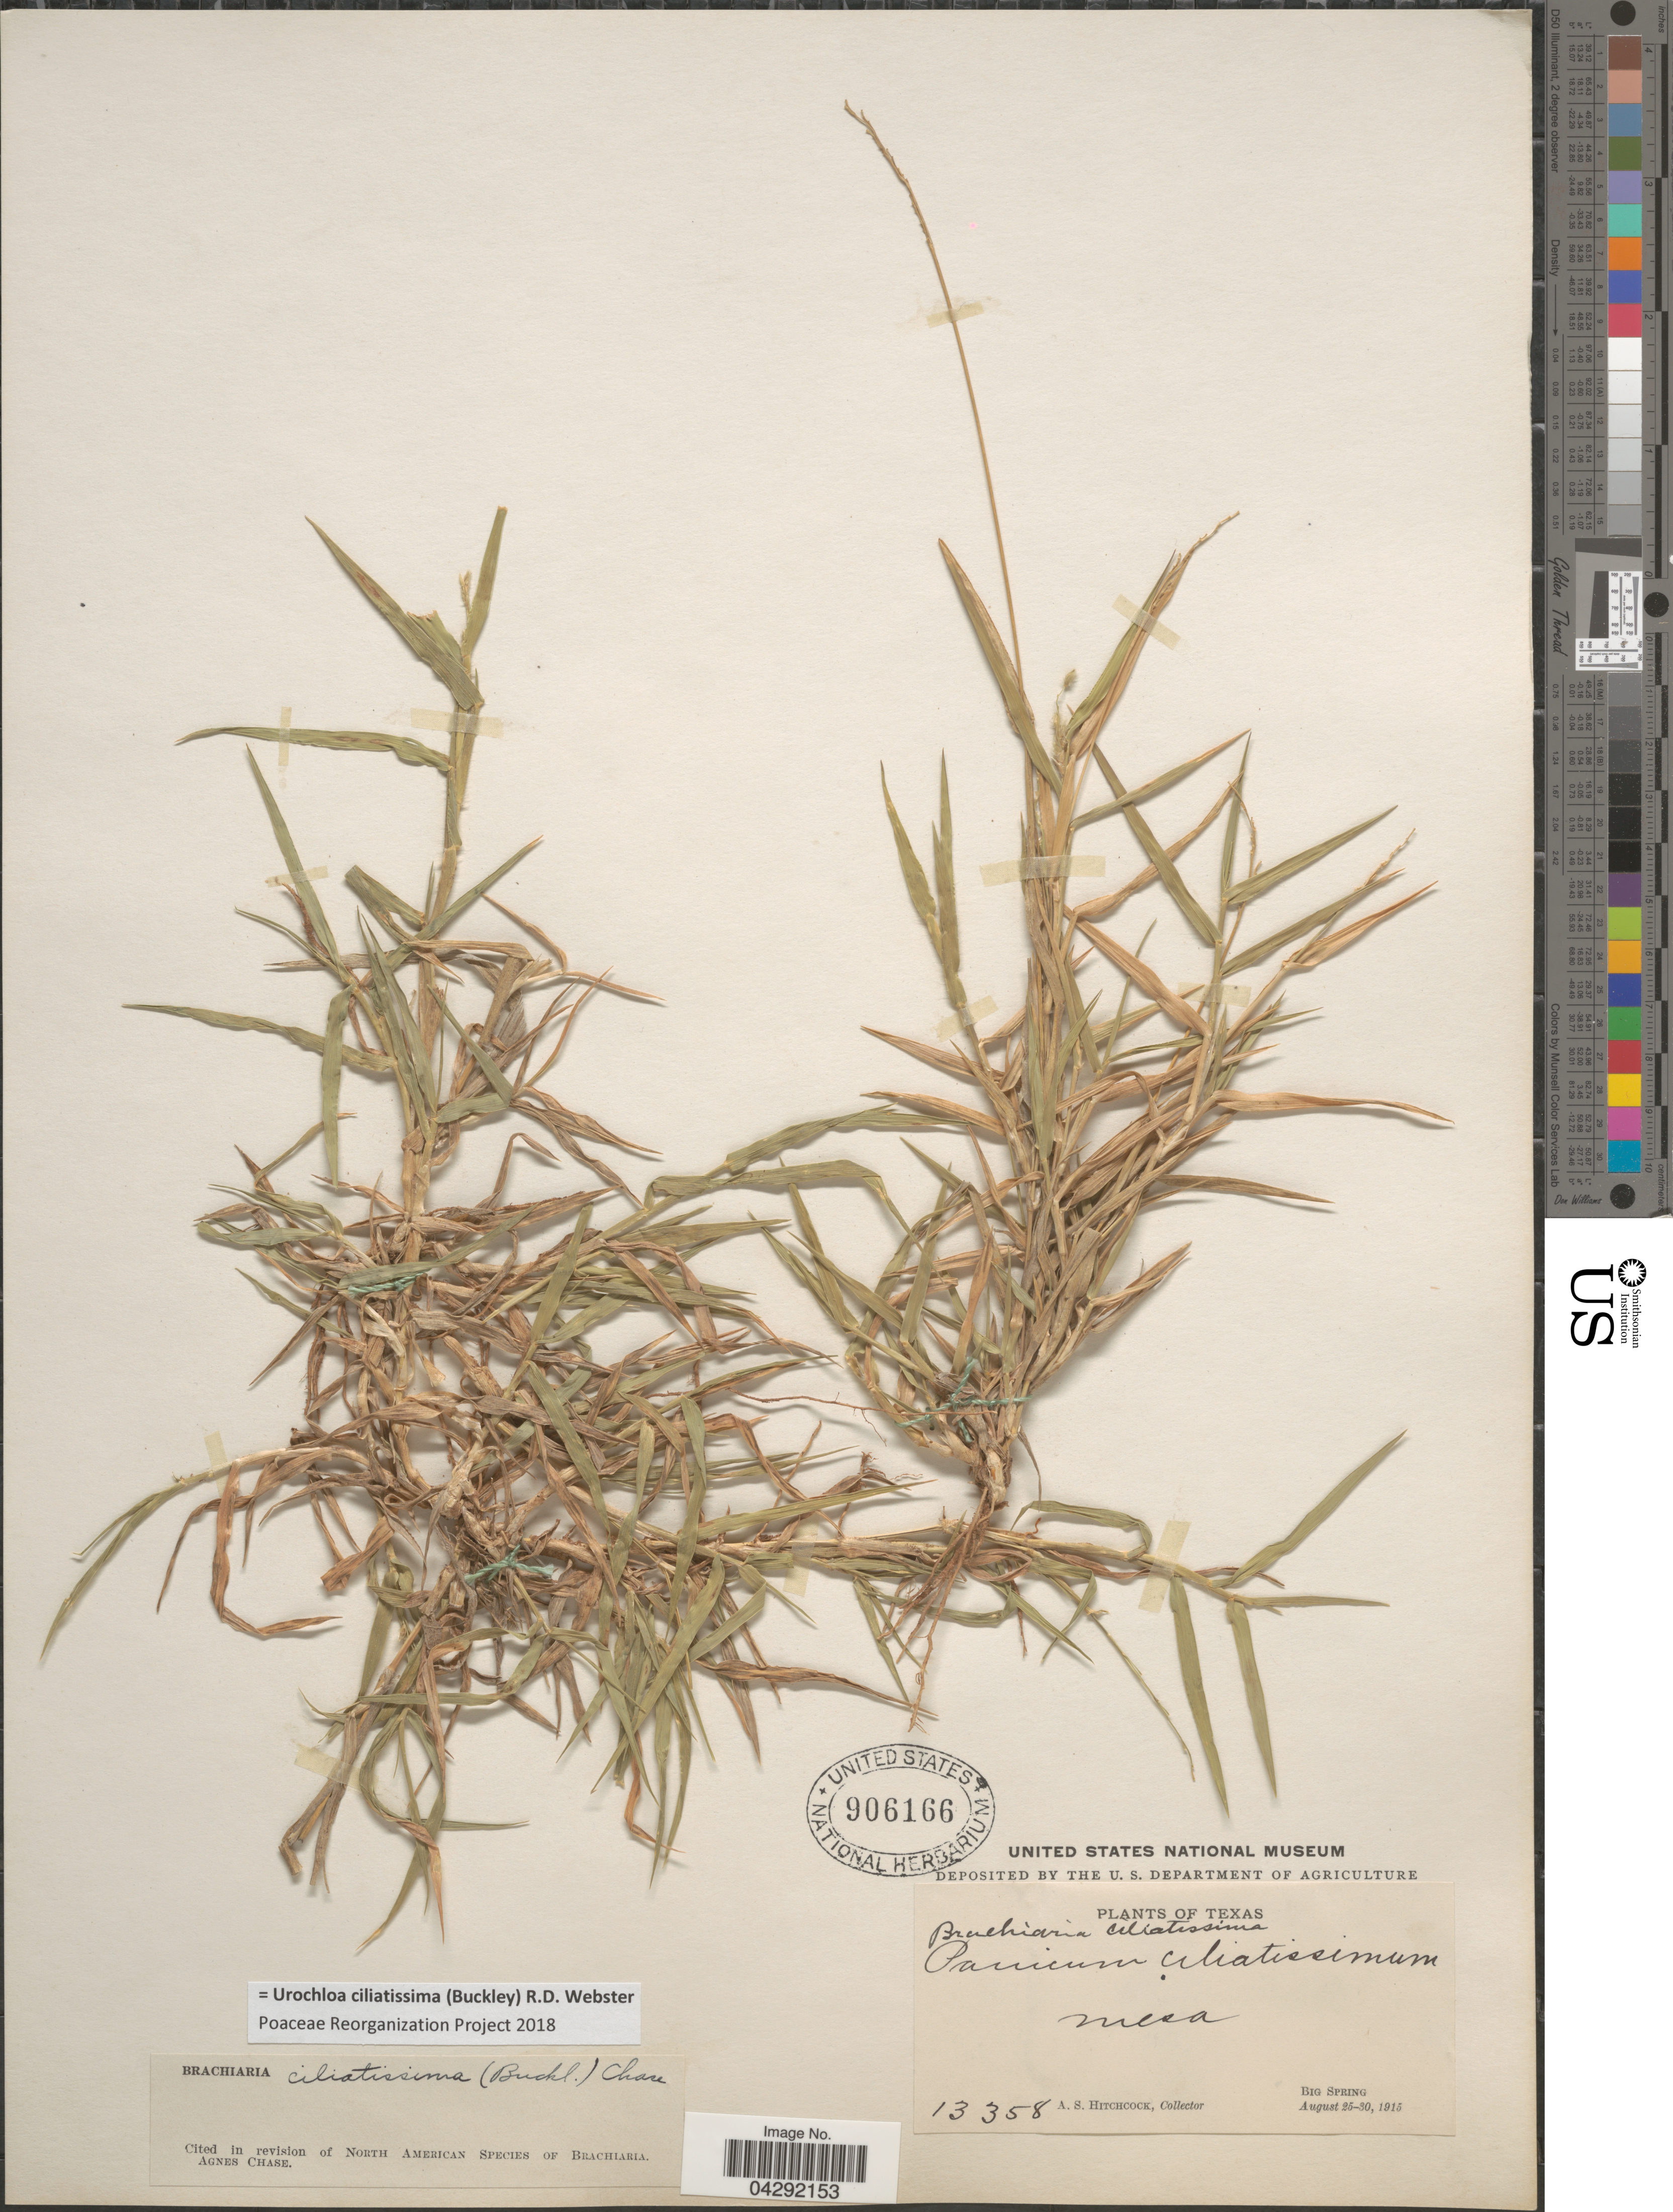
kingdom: Plantae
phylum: Tracheophyta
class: Liliopsida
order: Poales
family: Poaceae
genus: Urochloa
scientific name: Urochloa ciliatissima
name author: (Buckley) R.D. Webster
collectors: A. S. Hitchcock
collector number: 13358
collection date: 1915-08-25/1915-08-30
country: United States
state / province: Texas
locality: Mesa. Big Spring.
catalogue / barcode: US 906166